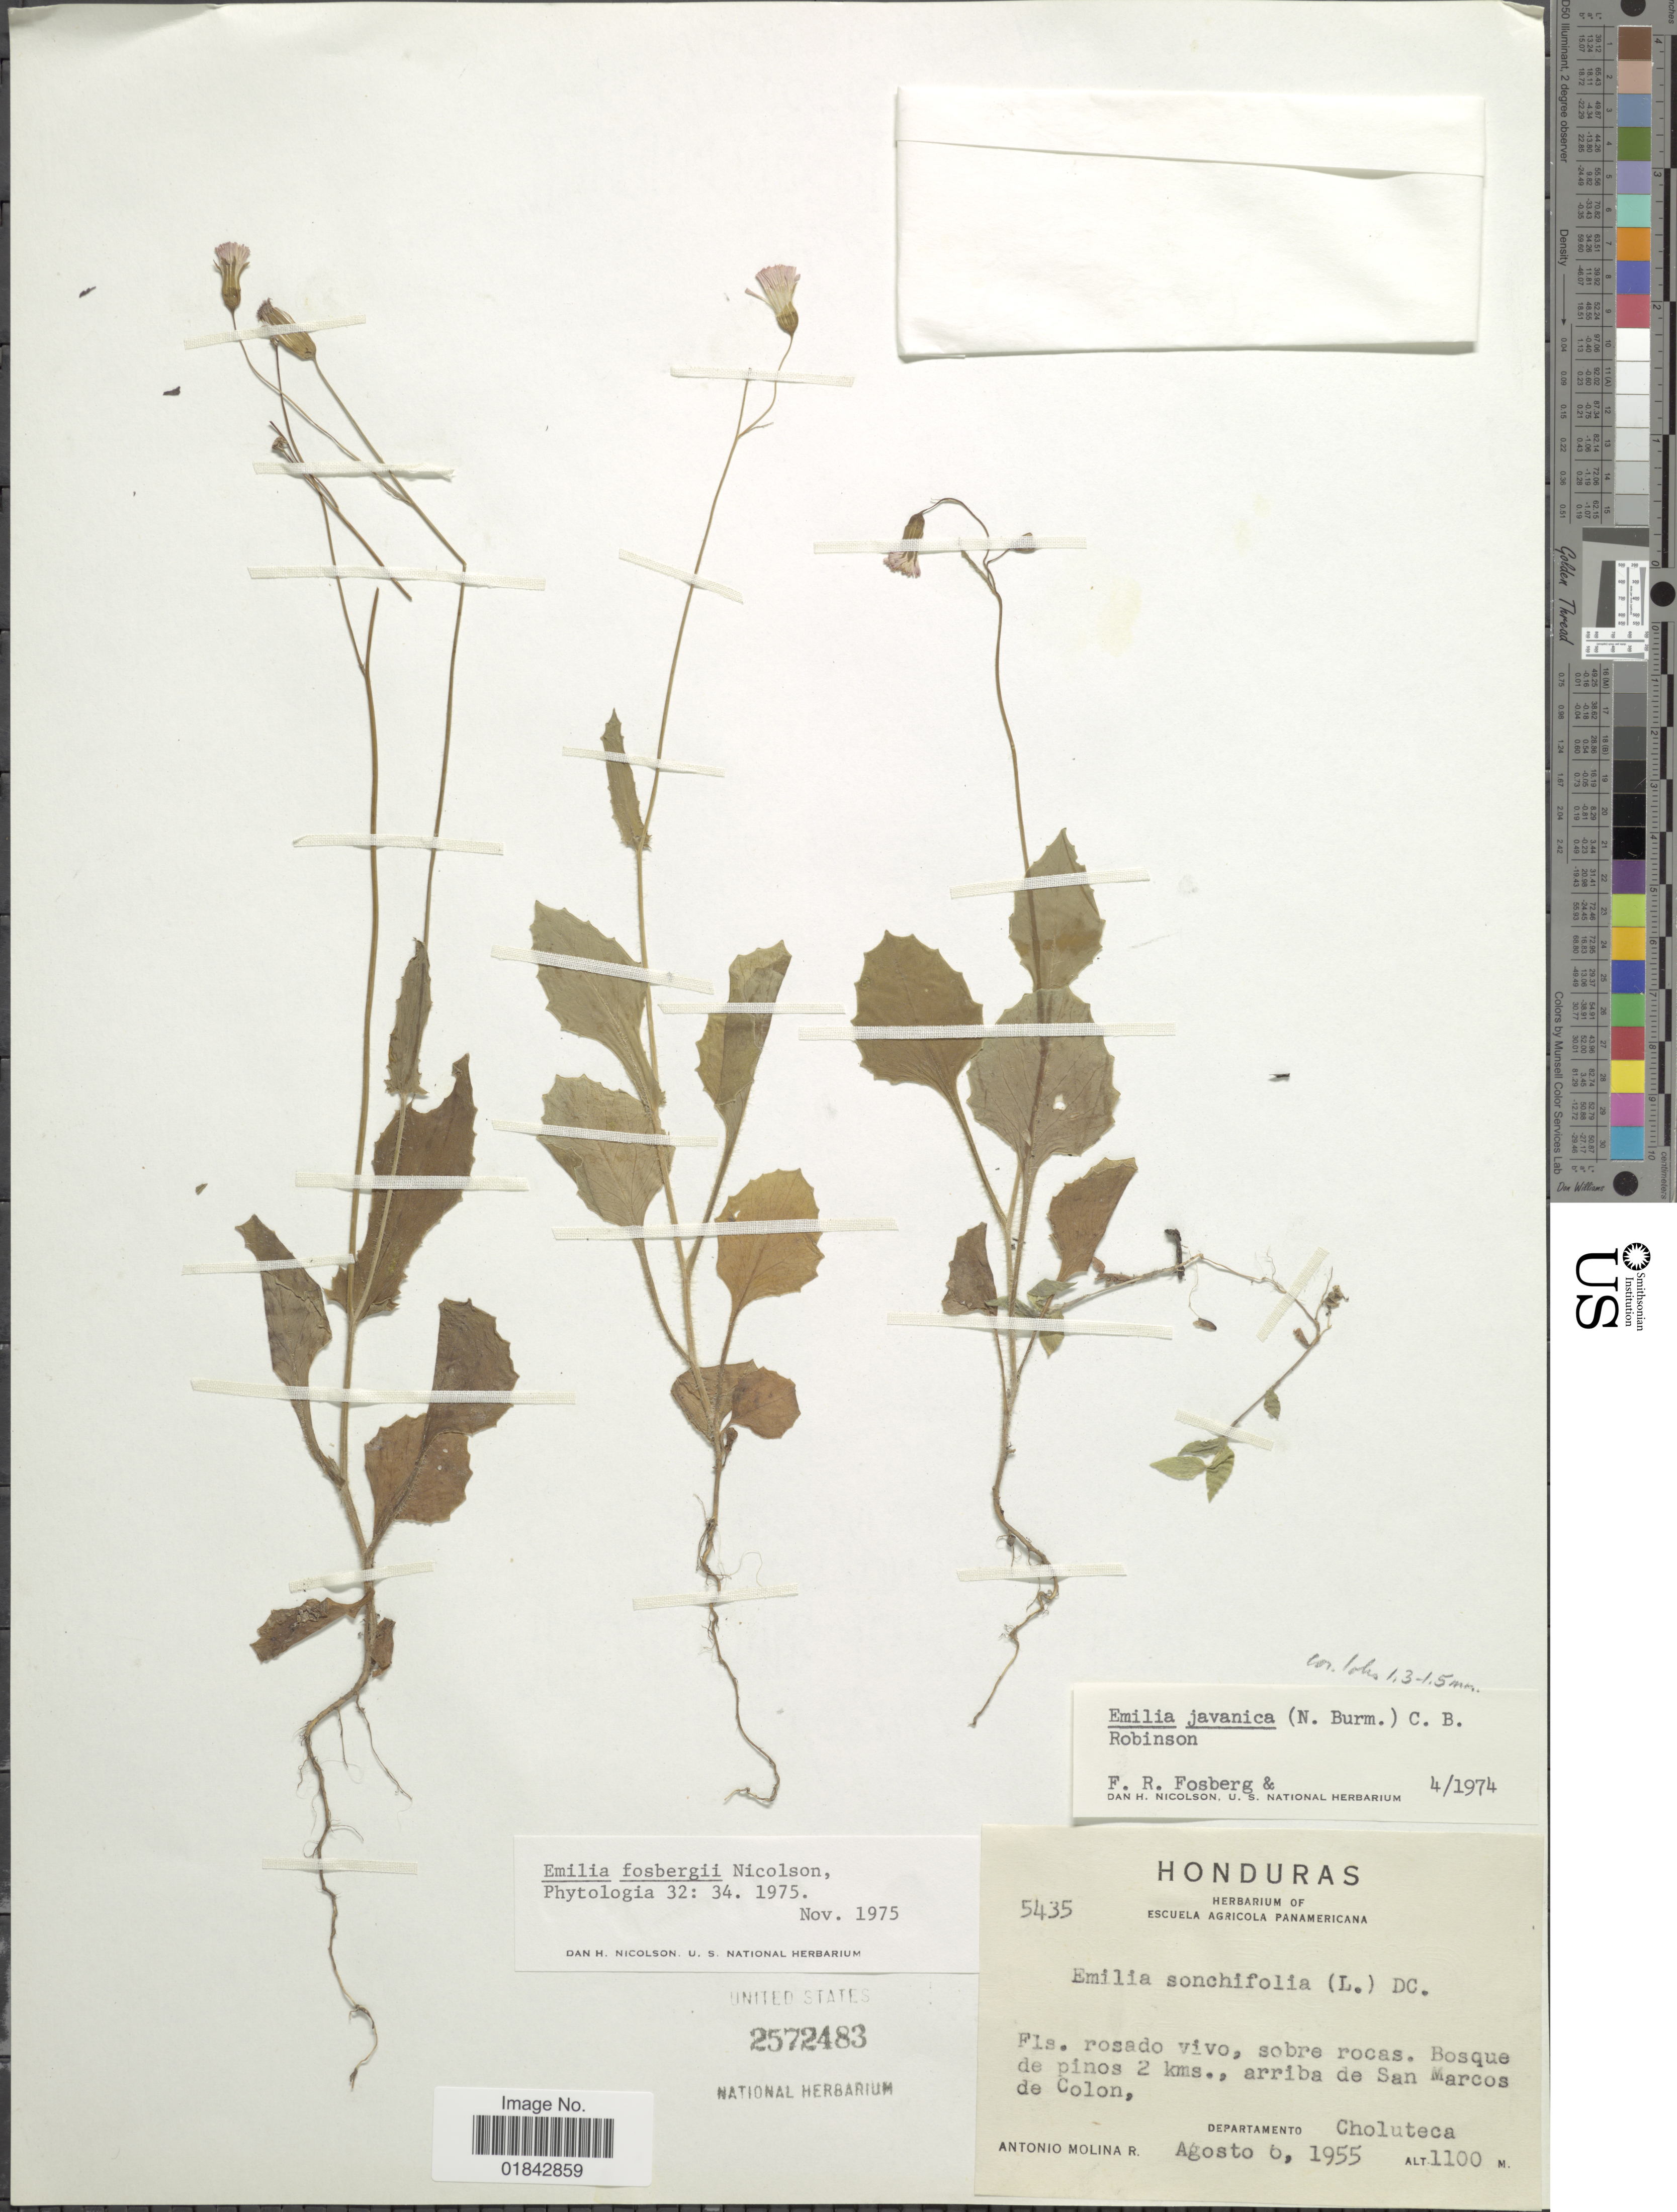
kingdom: Plantae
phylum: Tracheophyta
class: Magnoliopsida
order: Asterales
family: Asteraceae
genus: Emilia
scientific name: Emilia fosbergii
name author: Nicolson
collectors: A. Molina R.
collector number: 5435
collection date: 1955-08-06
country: Honduras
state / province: Choluteca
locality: Bosque de pinos 2 kms., arriba de San Marcos de Colon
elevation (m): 1100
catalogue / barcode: US 2572483